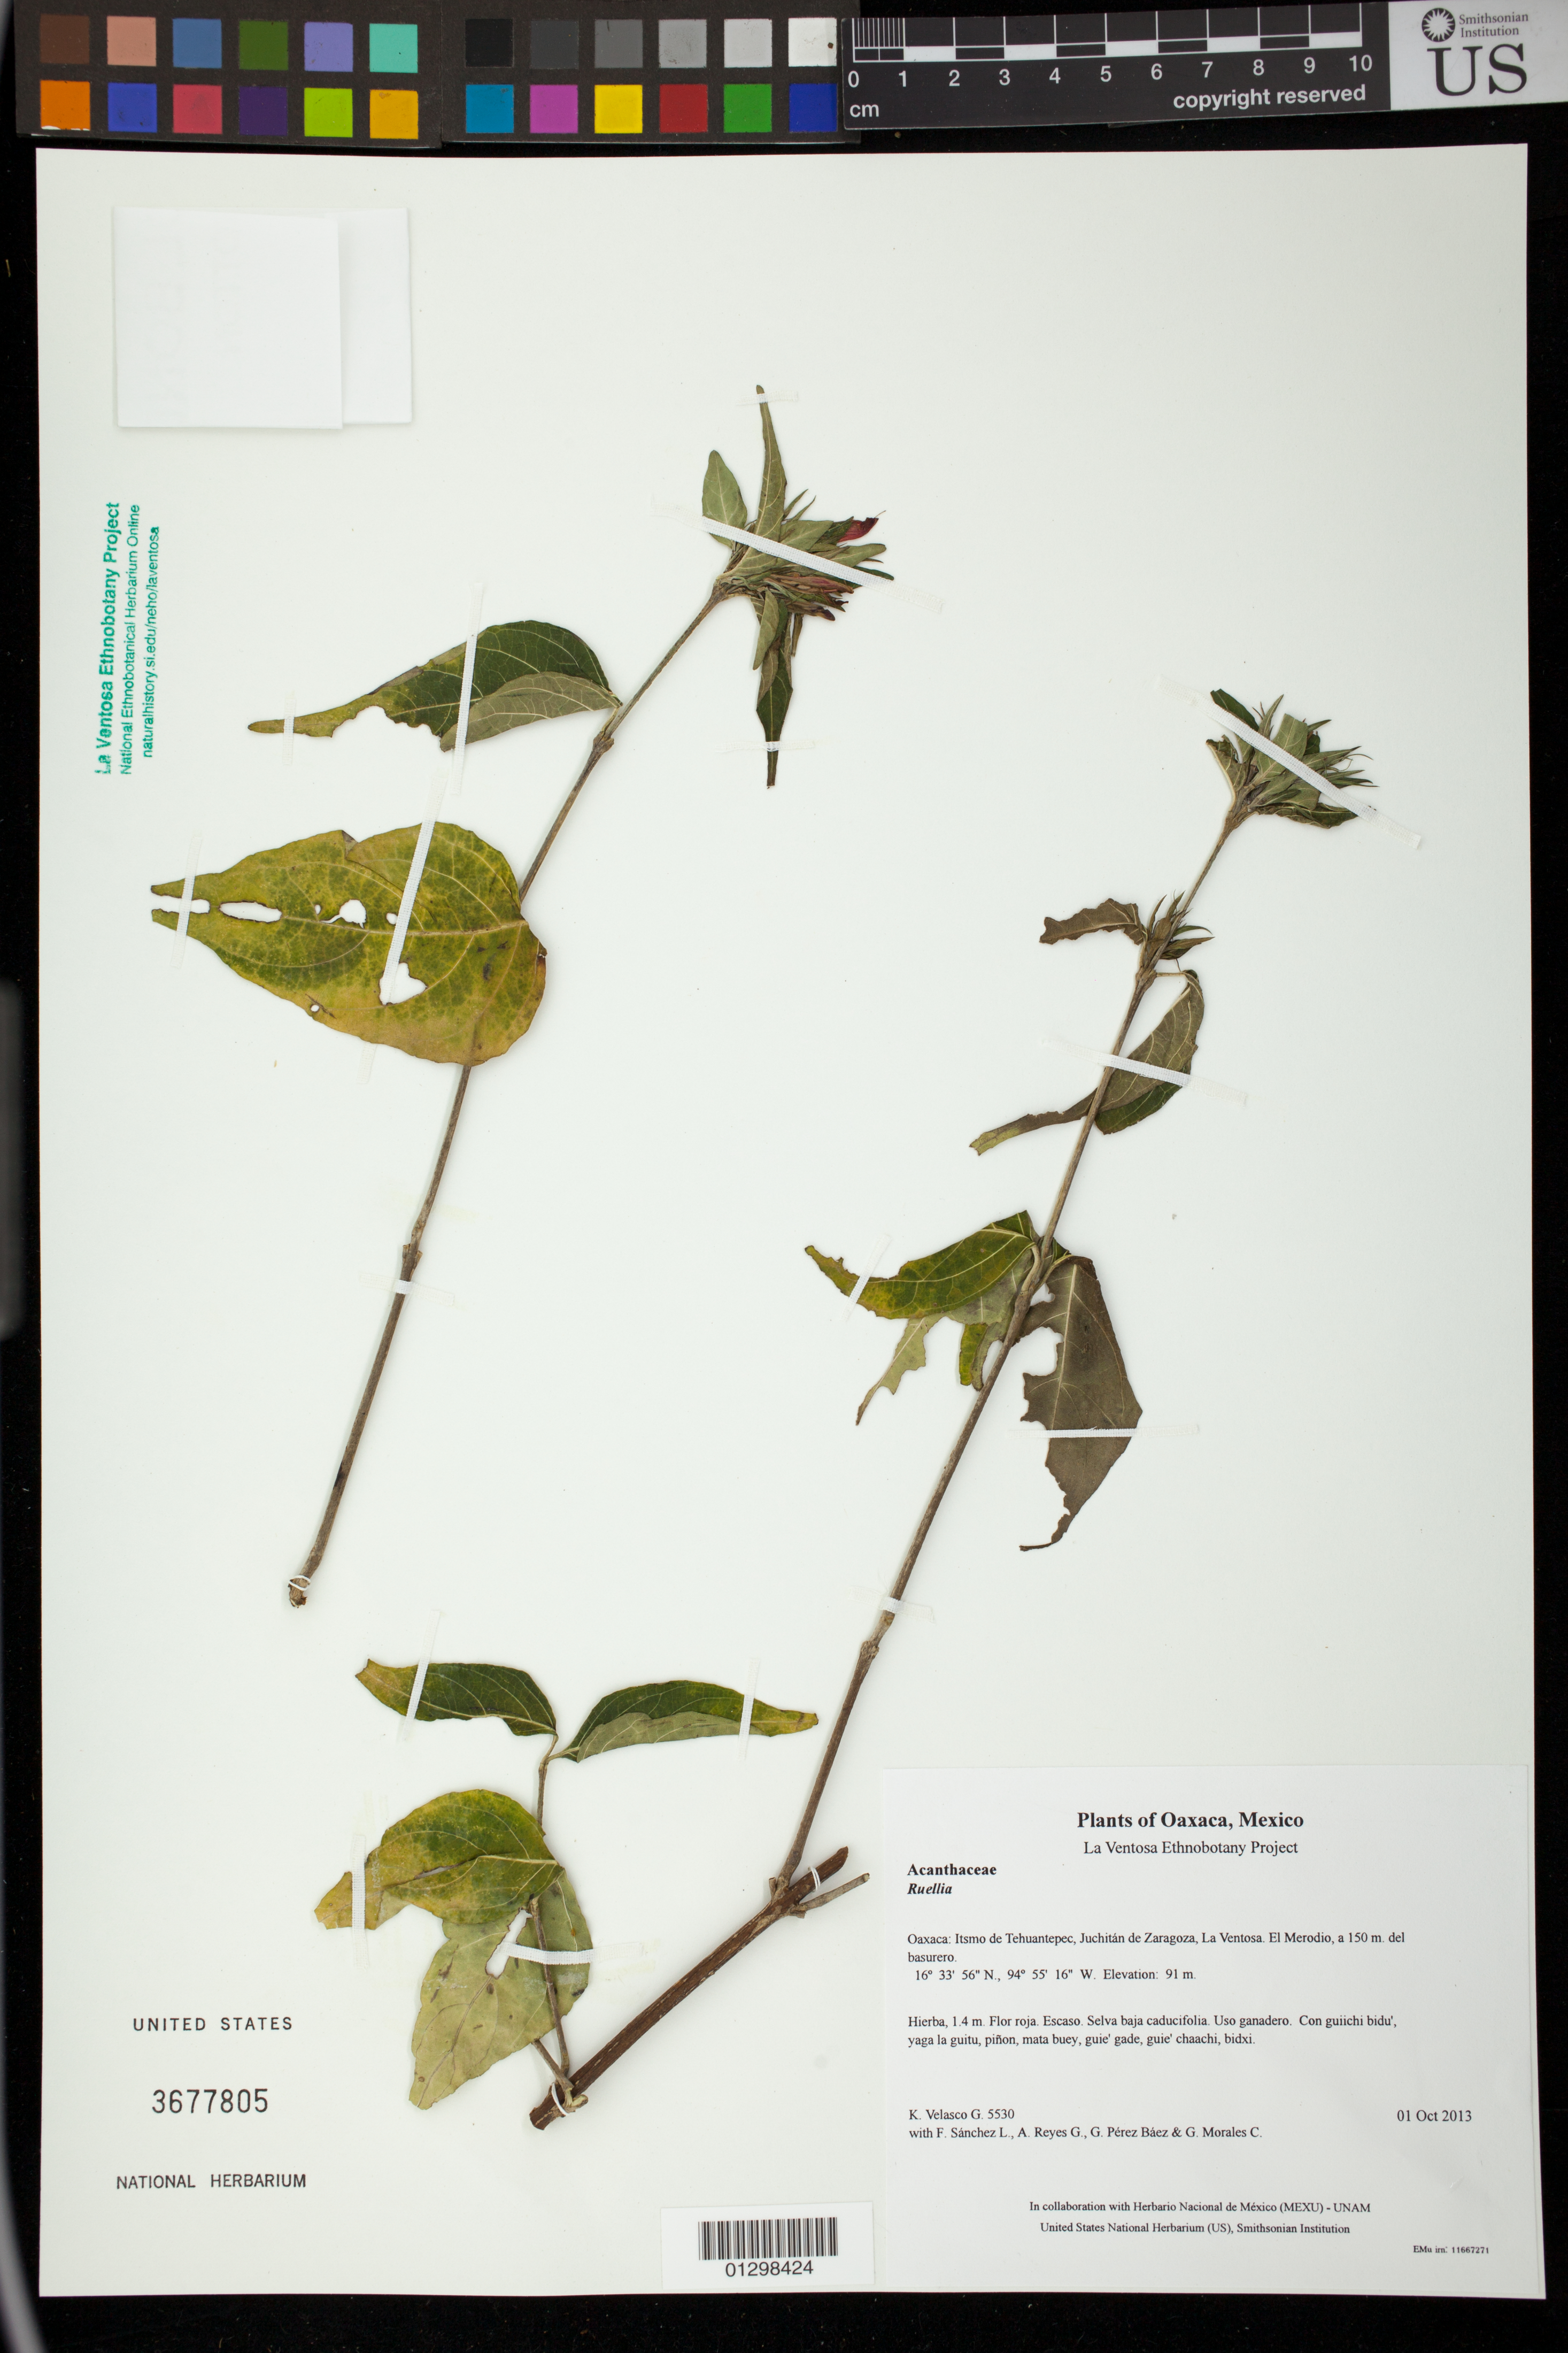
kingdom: Plantae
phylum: Tracheophyta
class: Magnoliopsida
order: Lamiales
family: Acanthaceae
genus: Justicia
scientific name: Justicia candicans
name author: (Nees) L.D. Benson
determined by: Reyes García, A.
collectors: K. Velasco G., F. Sánchez L., A. Reyes G., G. Pérez Báez & G. Morales C.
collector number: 5530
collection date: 2013-10-01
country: Mexico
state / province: Oaxaca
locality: Itsmo de Tehuantepec, Juchitán de Zaragoza, La Ventosa. El Merodio, a 150 m. del basurero.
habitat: Selva baja caducifolia. Uso ganadero.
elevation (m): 91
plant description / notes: MEXU, SERO, US; Guixi bandaga. 1.4 m. Guie' naxiña'. Huaxie'.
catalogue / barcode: US 3677805